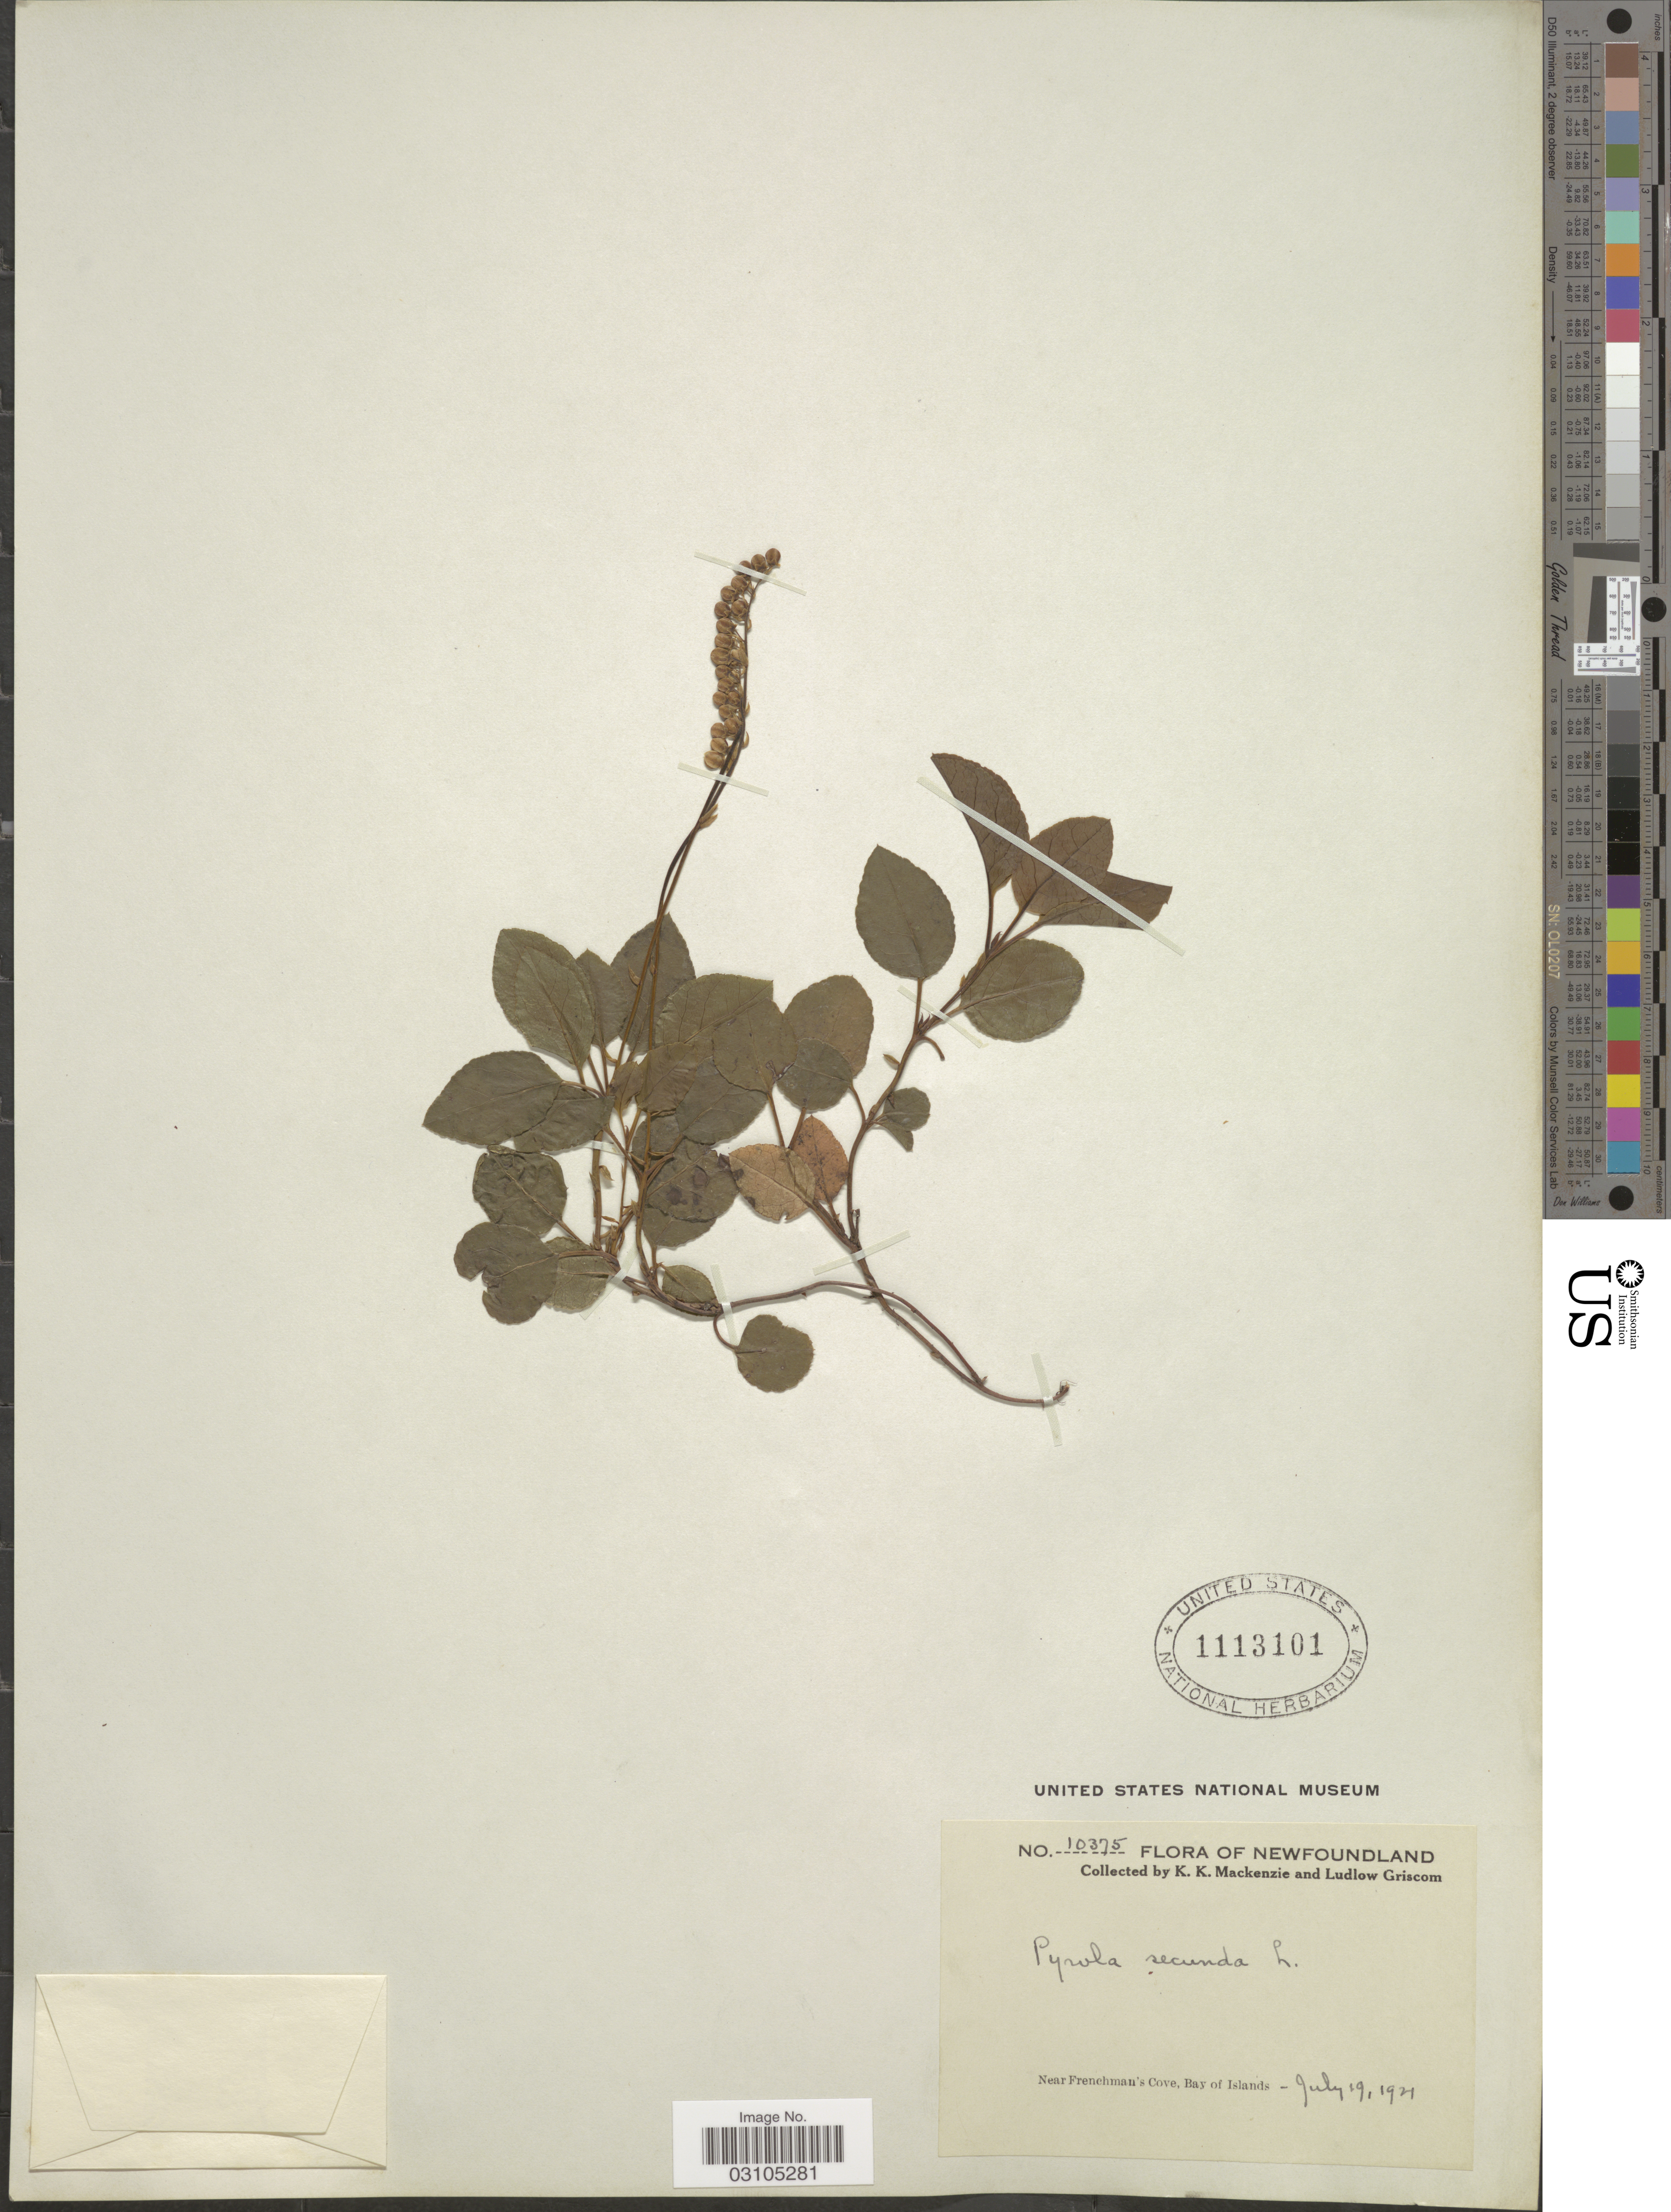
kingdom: Plantae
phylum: Tracheophyta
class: Magnoliopsida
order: Ericales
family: Ericaceae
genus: Orthilia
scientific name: Orthilia secunda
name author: (L.) House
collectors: K. K. Mackenzie & L. Griscom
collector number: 10375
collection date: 1921-07-19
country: Canada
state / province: Newfoundland and Labrador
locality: Near Frenchman's Cove, Bay of Islands.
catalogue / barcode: US 1113101